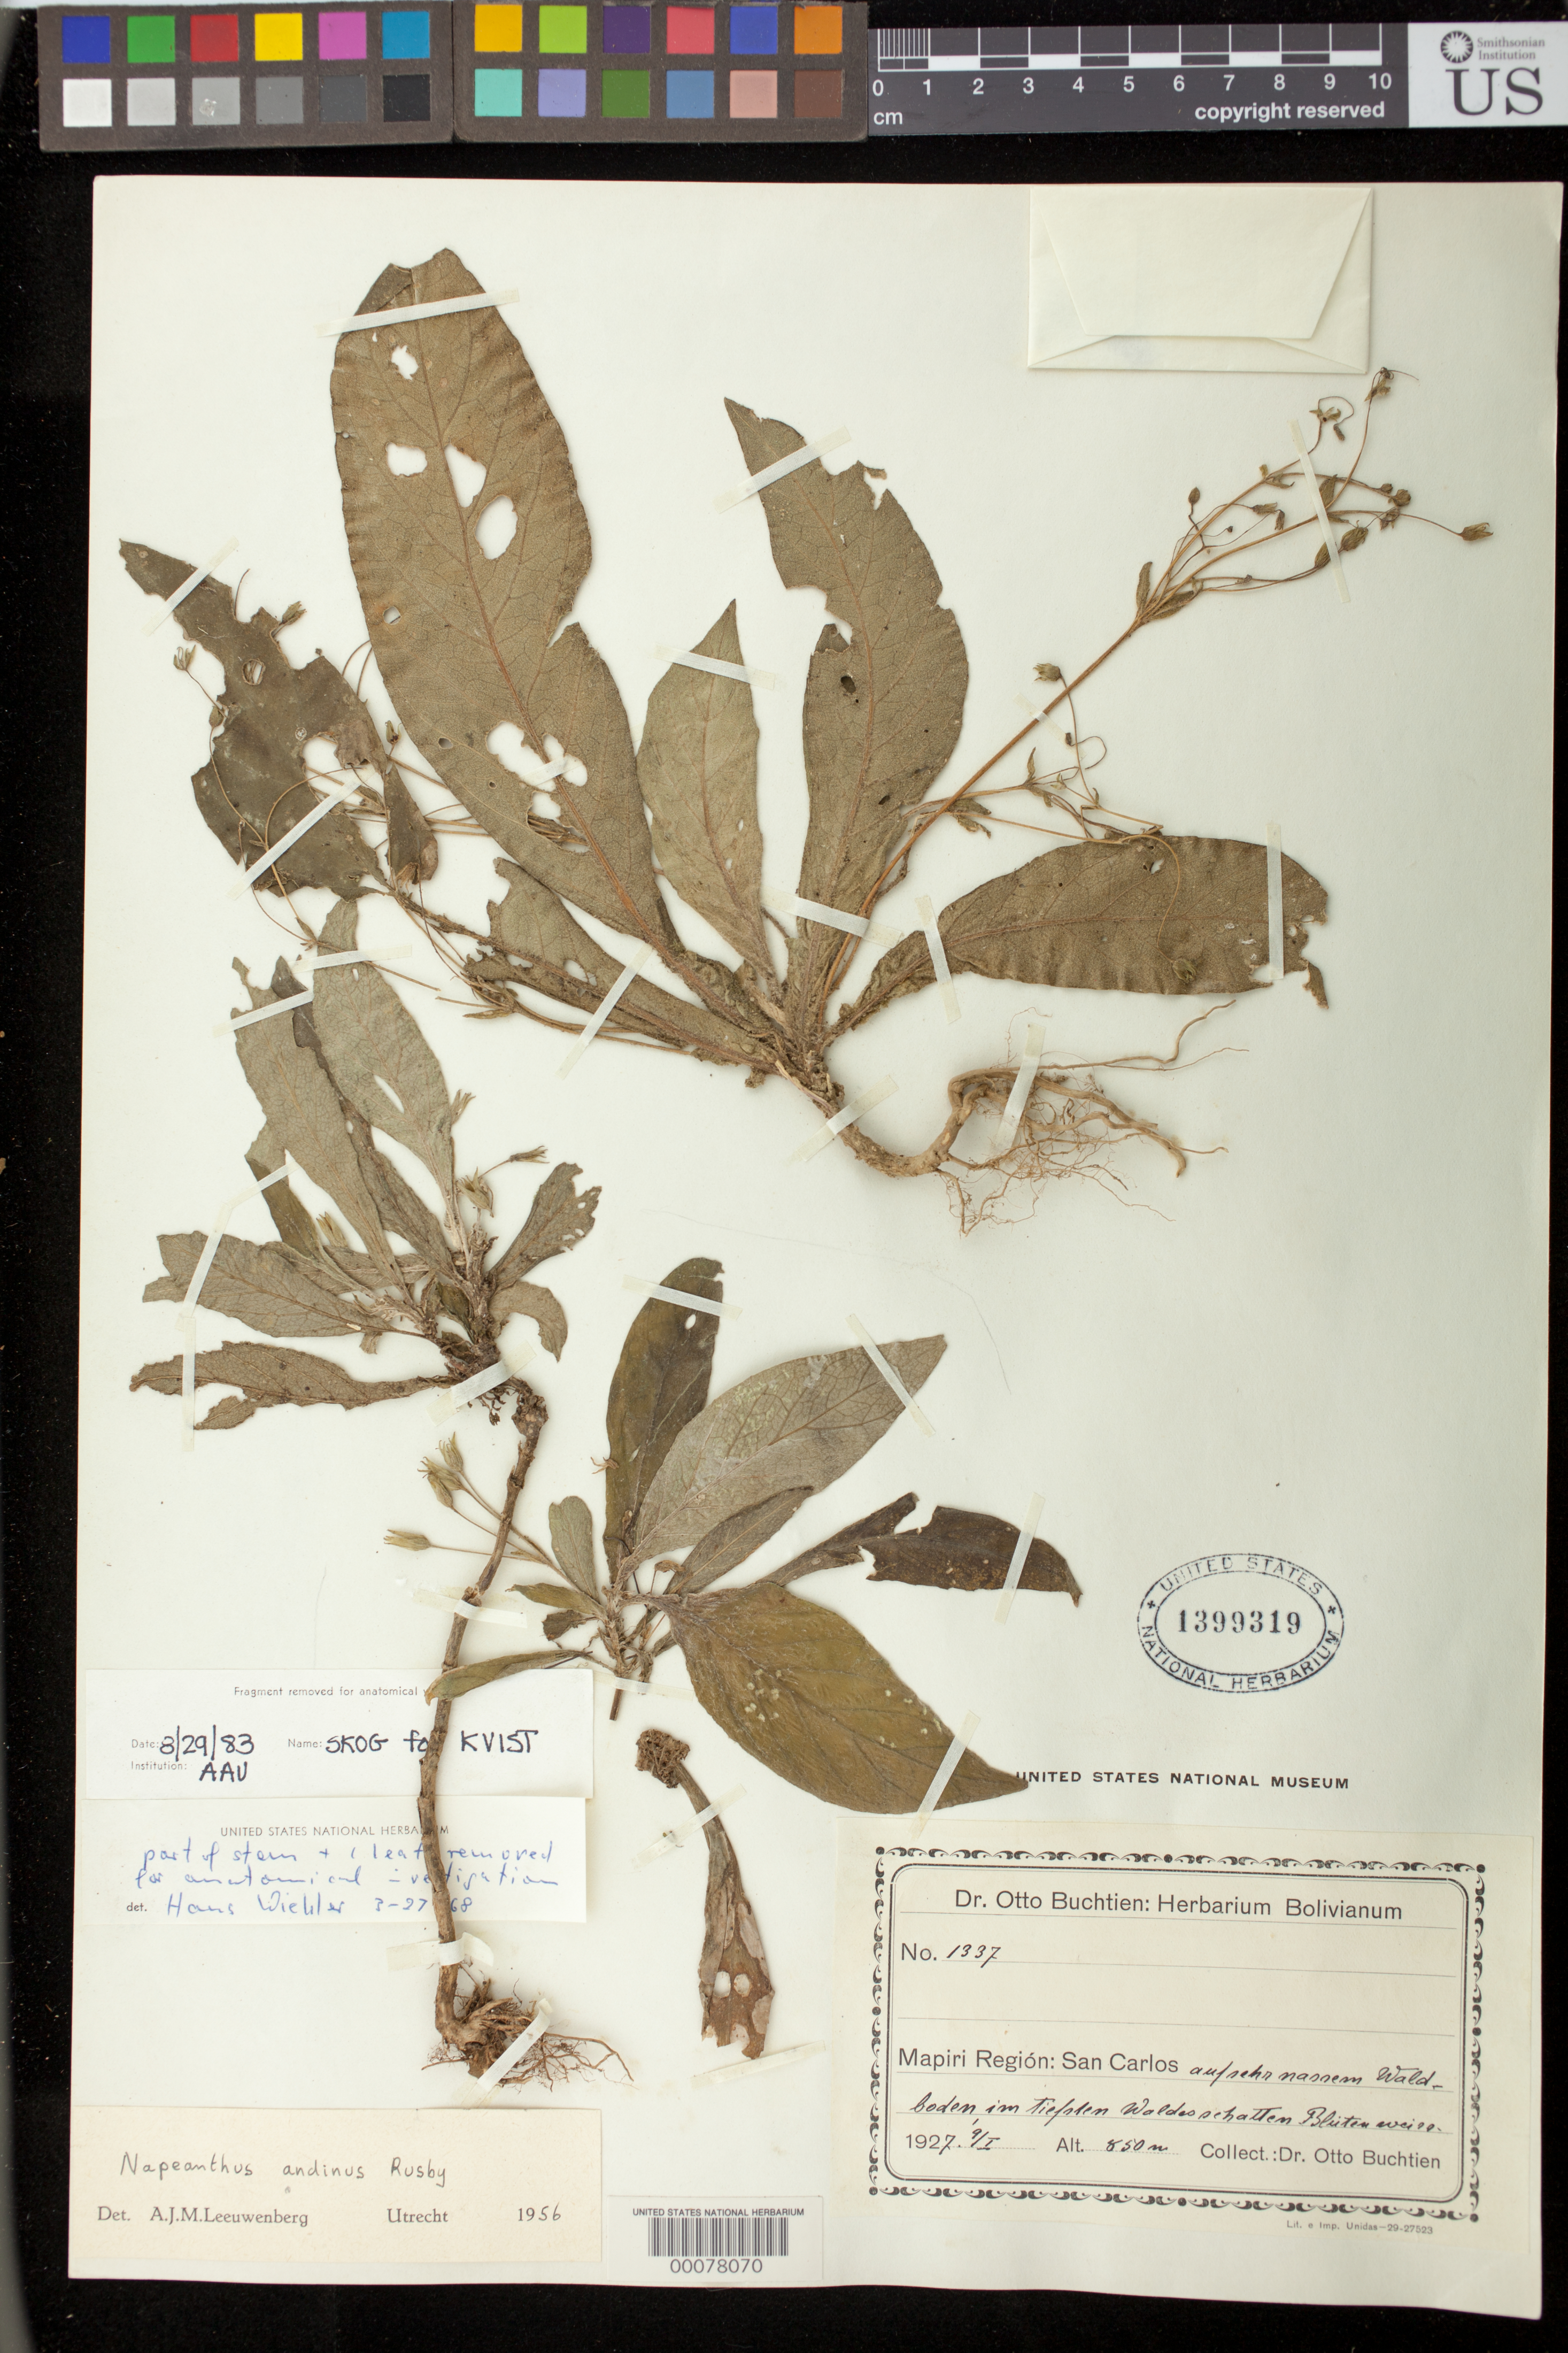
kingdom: Plantae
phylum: Tracheophyta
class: Magnoliopsida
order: Lamiales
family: Gesneriaceae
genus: Napeanthus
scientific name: Napeanthus andinus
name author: Rusby ex Donn. Sm.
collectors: O. Buchtien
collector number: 1337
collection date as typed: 09 Jan 1927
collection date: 1927-01-09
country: Bolivia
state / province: La Paz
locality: Mapiri region, San Carlos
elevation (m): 850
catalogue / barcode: US 1399319